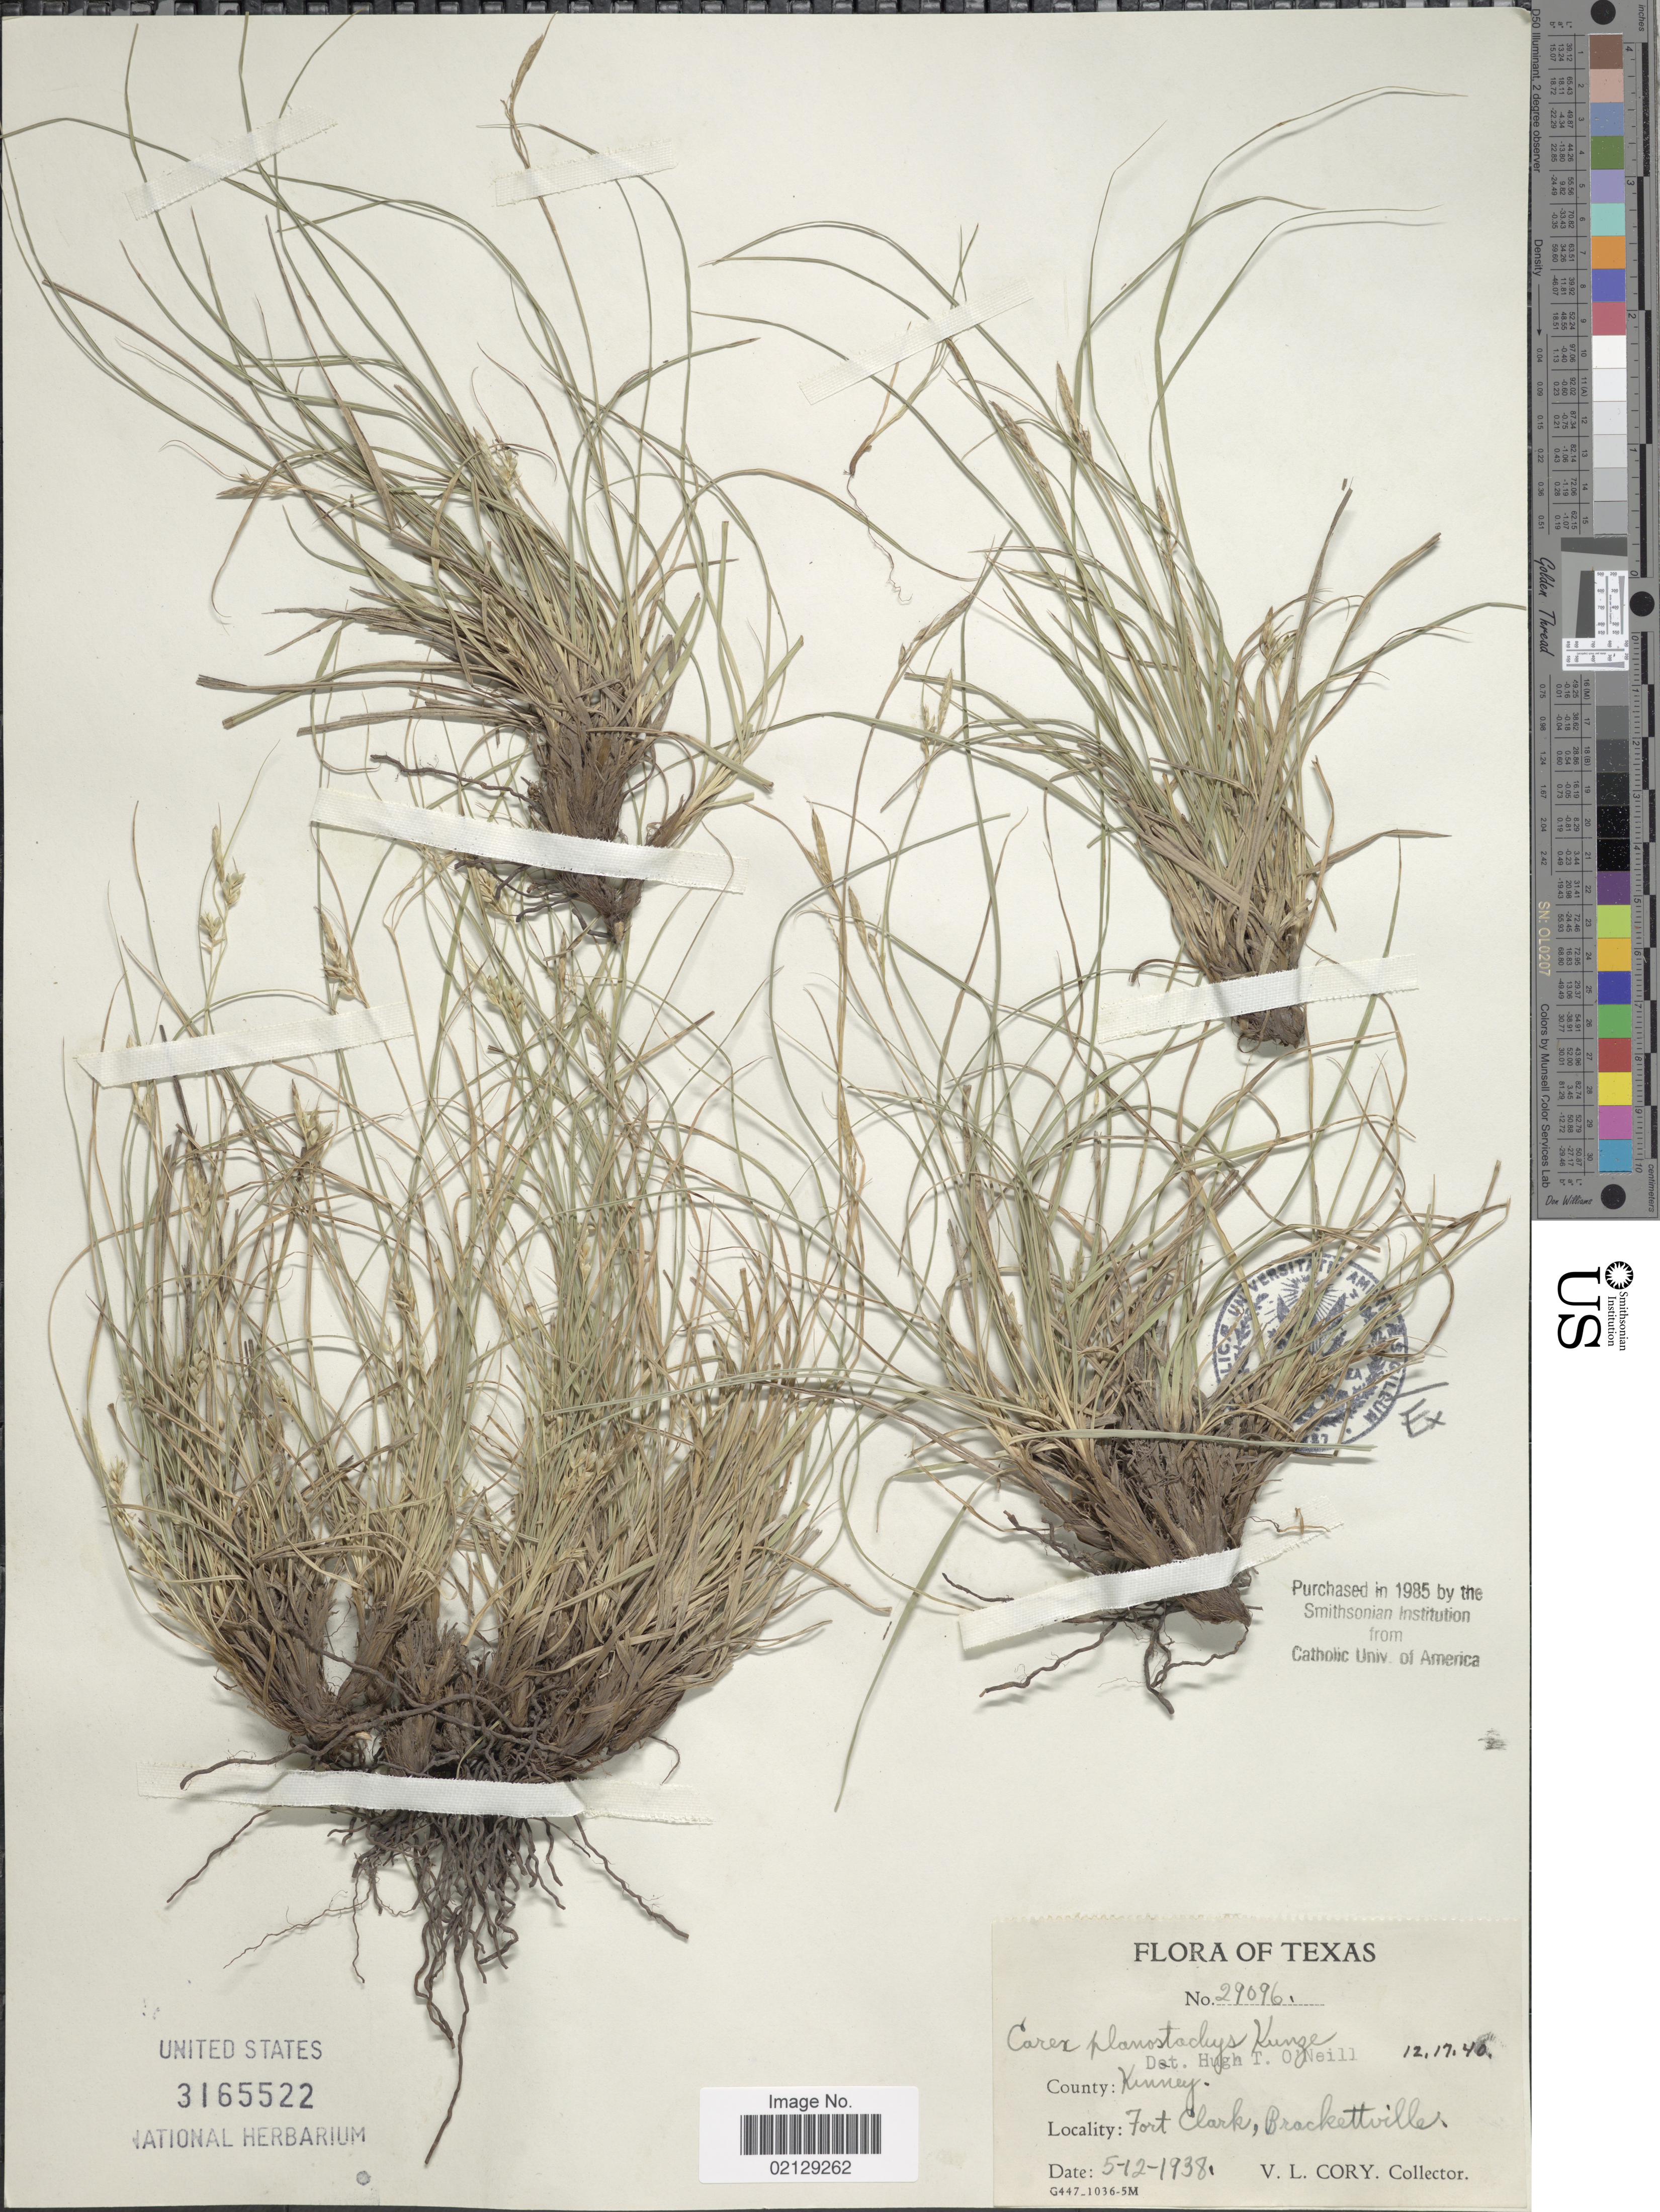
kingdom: Plantae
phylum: Tracheophyta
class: Liliopsida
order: Poales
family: Cyperaceae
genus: Carex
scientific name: Carex planostachys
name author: Kunze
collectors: V. Cory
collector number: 29096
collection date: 1938-05-12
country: United States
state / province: Texas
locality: County: Kenney, Fort Clark, Brackettville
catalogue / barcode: US 3165522